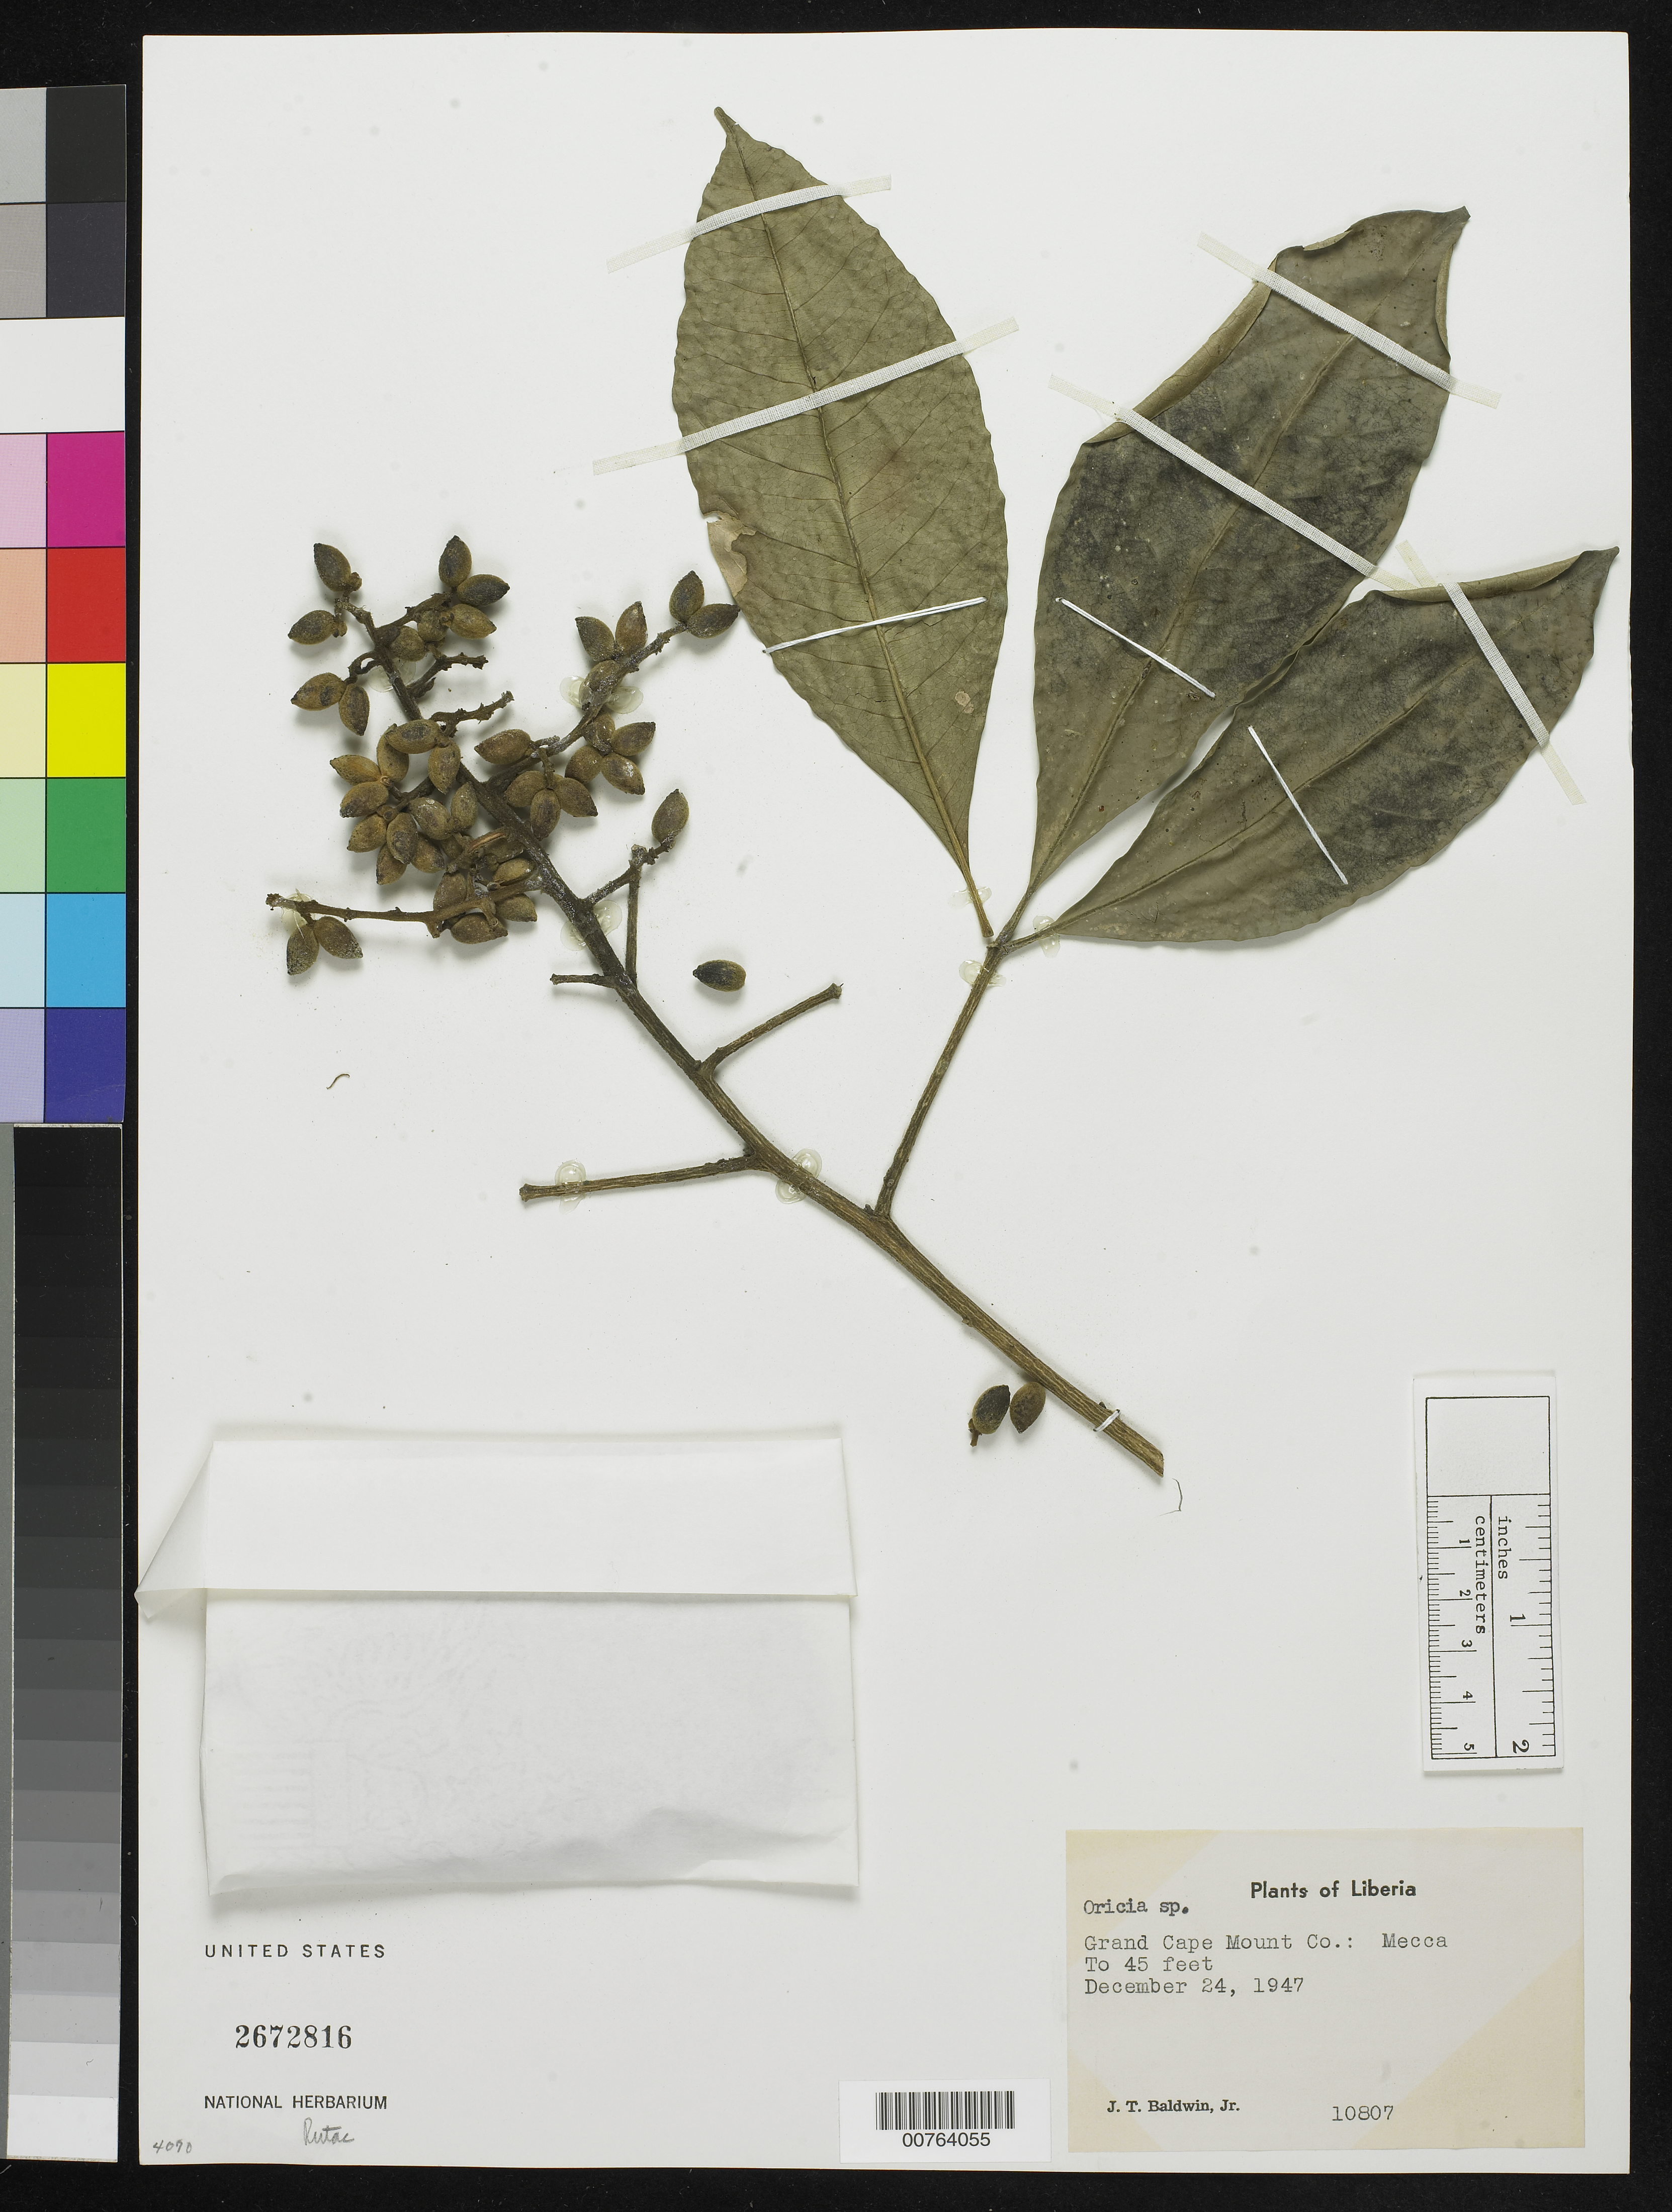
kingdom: Plantae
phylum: Tracheophyta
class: Magnoliopsida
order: Sapindales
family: Rutaceae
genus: Vepris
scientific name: Vepris sp.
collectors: J. T. Baldwin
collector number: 10807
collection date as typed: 24 Dec 1947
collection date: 1947-12-24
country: Liberia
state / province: Grand Cape Mount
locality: Mecca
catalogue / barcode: US 2672816